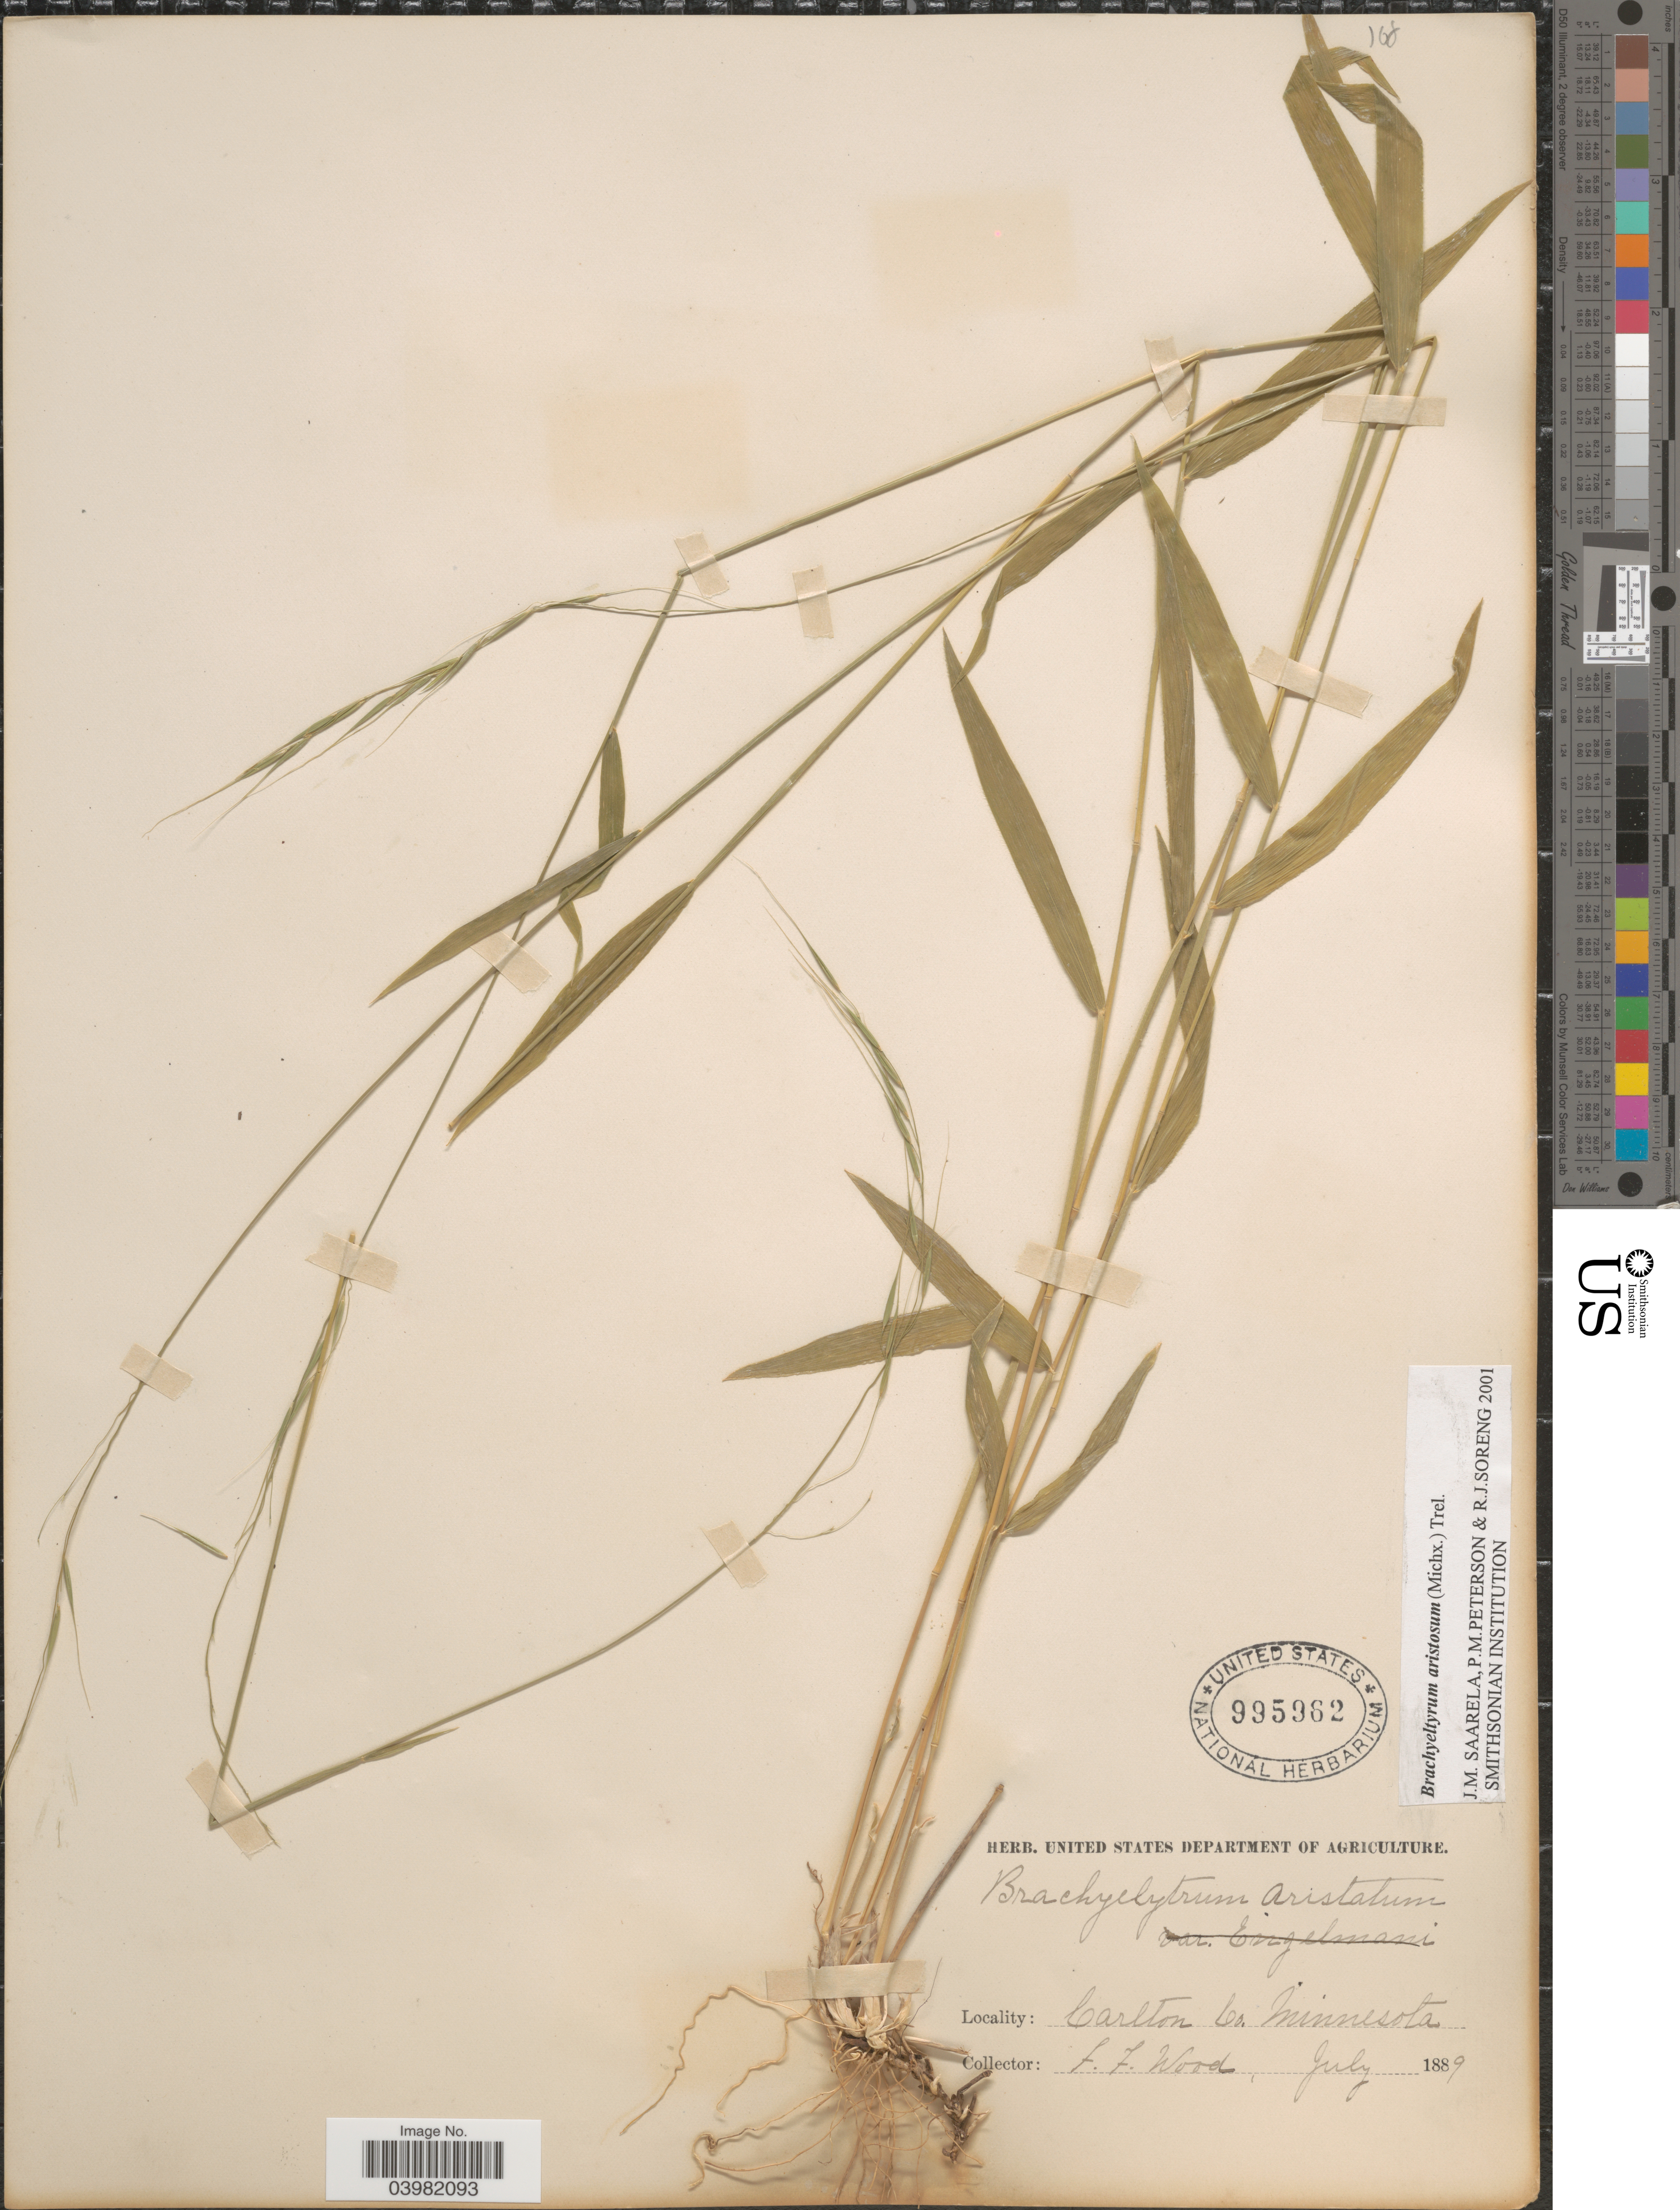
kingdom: Plantae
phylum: Tracheophyta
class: Liliopsida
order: Poales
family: Poaceae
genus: Brachyelytrum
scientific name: Brachyelytrum aristosum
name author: (Michx.) P. Beauv. ex Trel.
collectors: F. Wood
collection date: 1889-07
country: United States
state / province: Minnesota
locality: Carlton Co.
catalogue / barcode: US 995962